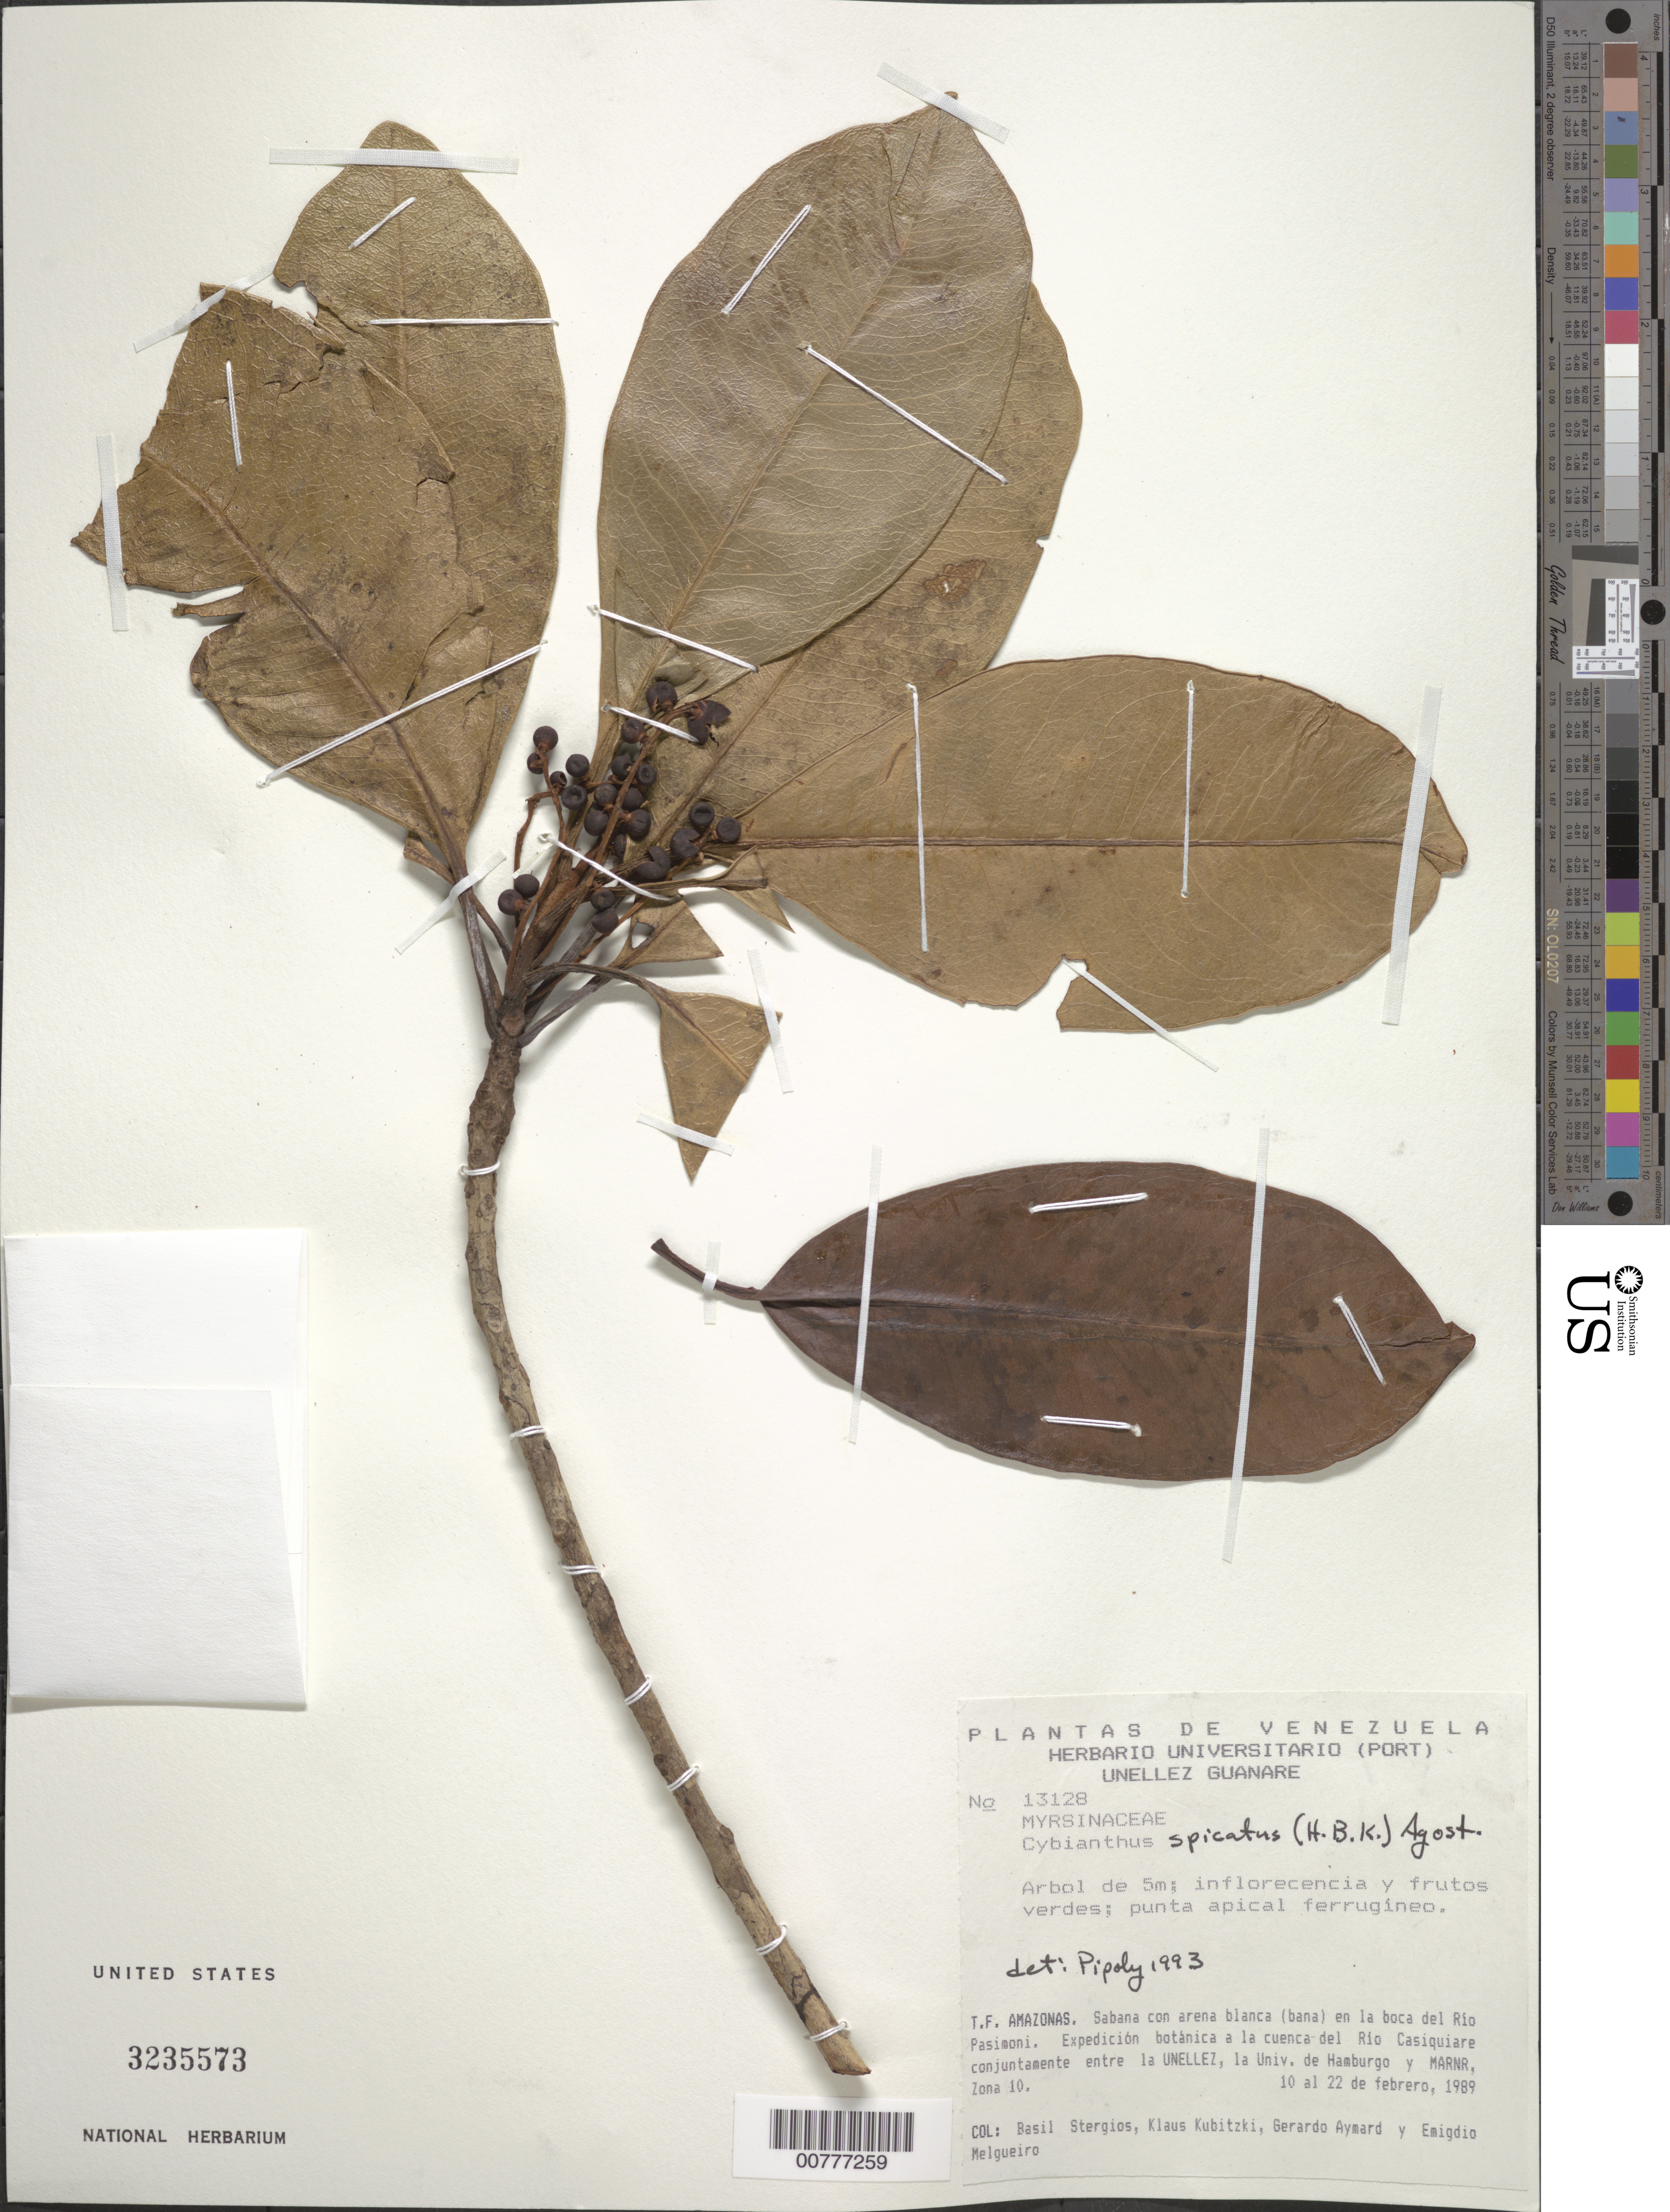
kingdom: Plantae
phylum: Tracheophyta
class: Magnoliopsida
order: Ericales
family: Primulaceae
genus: Cybianthus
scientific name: Cybianthus spicatus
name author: (Kunth) G. Agostini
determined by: Pipoly, J. J., III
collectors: B. G. Stergios, K. Kubitzki, G. A. Aymard & E. Melgueiro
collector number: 13128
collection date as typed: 10-Feb-89 to 22-Feb-89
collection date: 1989-02-10/1989-02-22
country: Venezuela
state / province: Amazonas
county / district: Río Negro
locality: Río Casiquiare, boca del Río Pasimoni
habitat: Sabana con arena blanca (bana) en la boca del río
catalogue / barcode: US 3235573